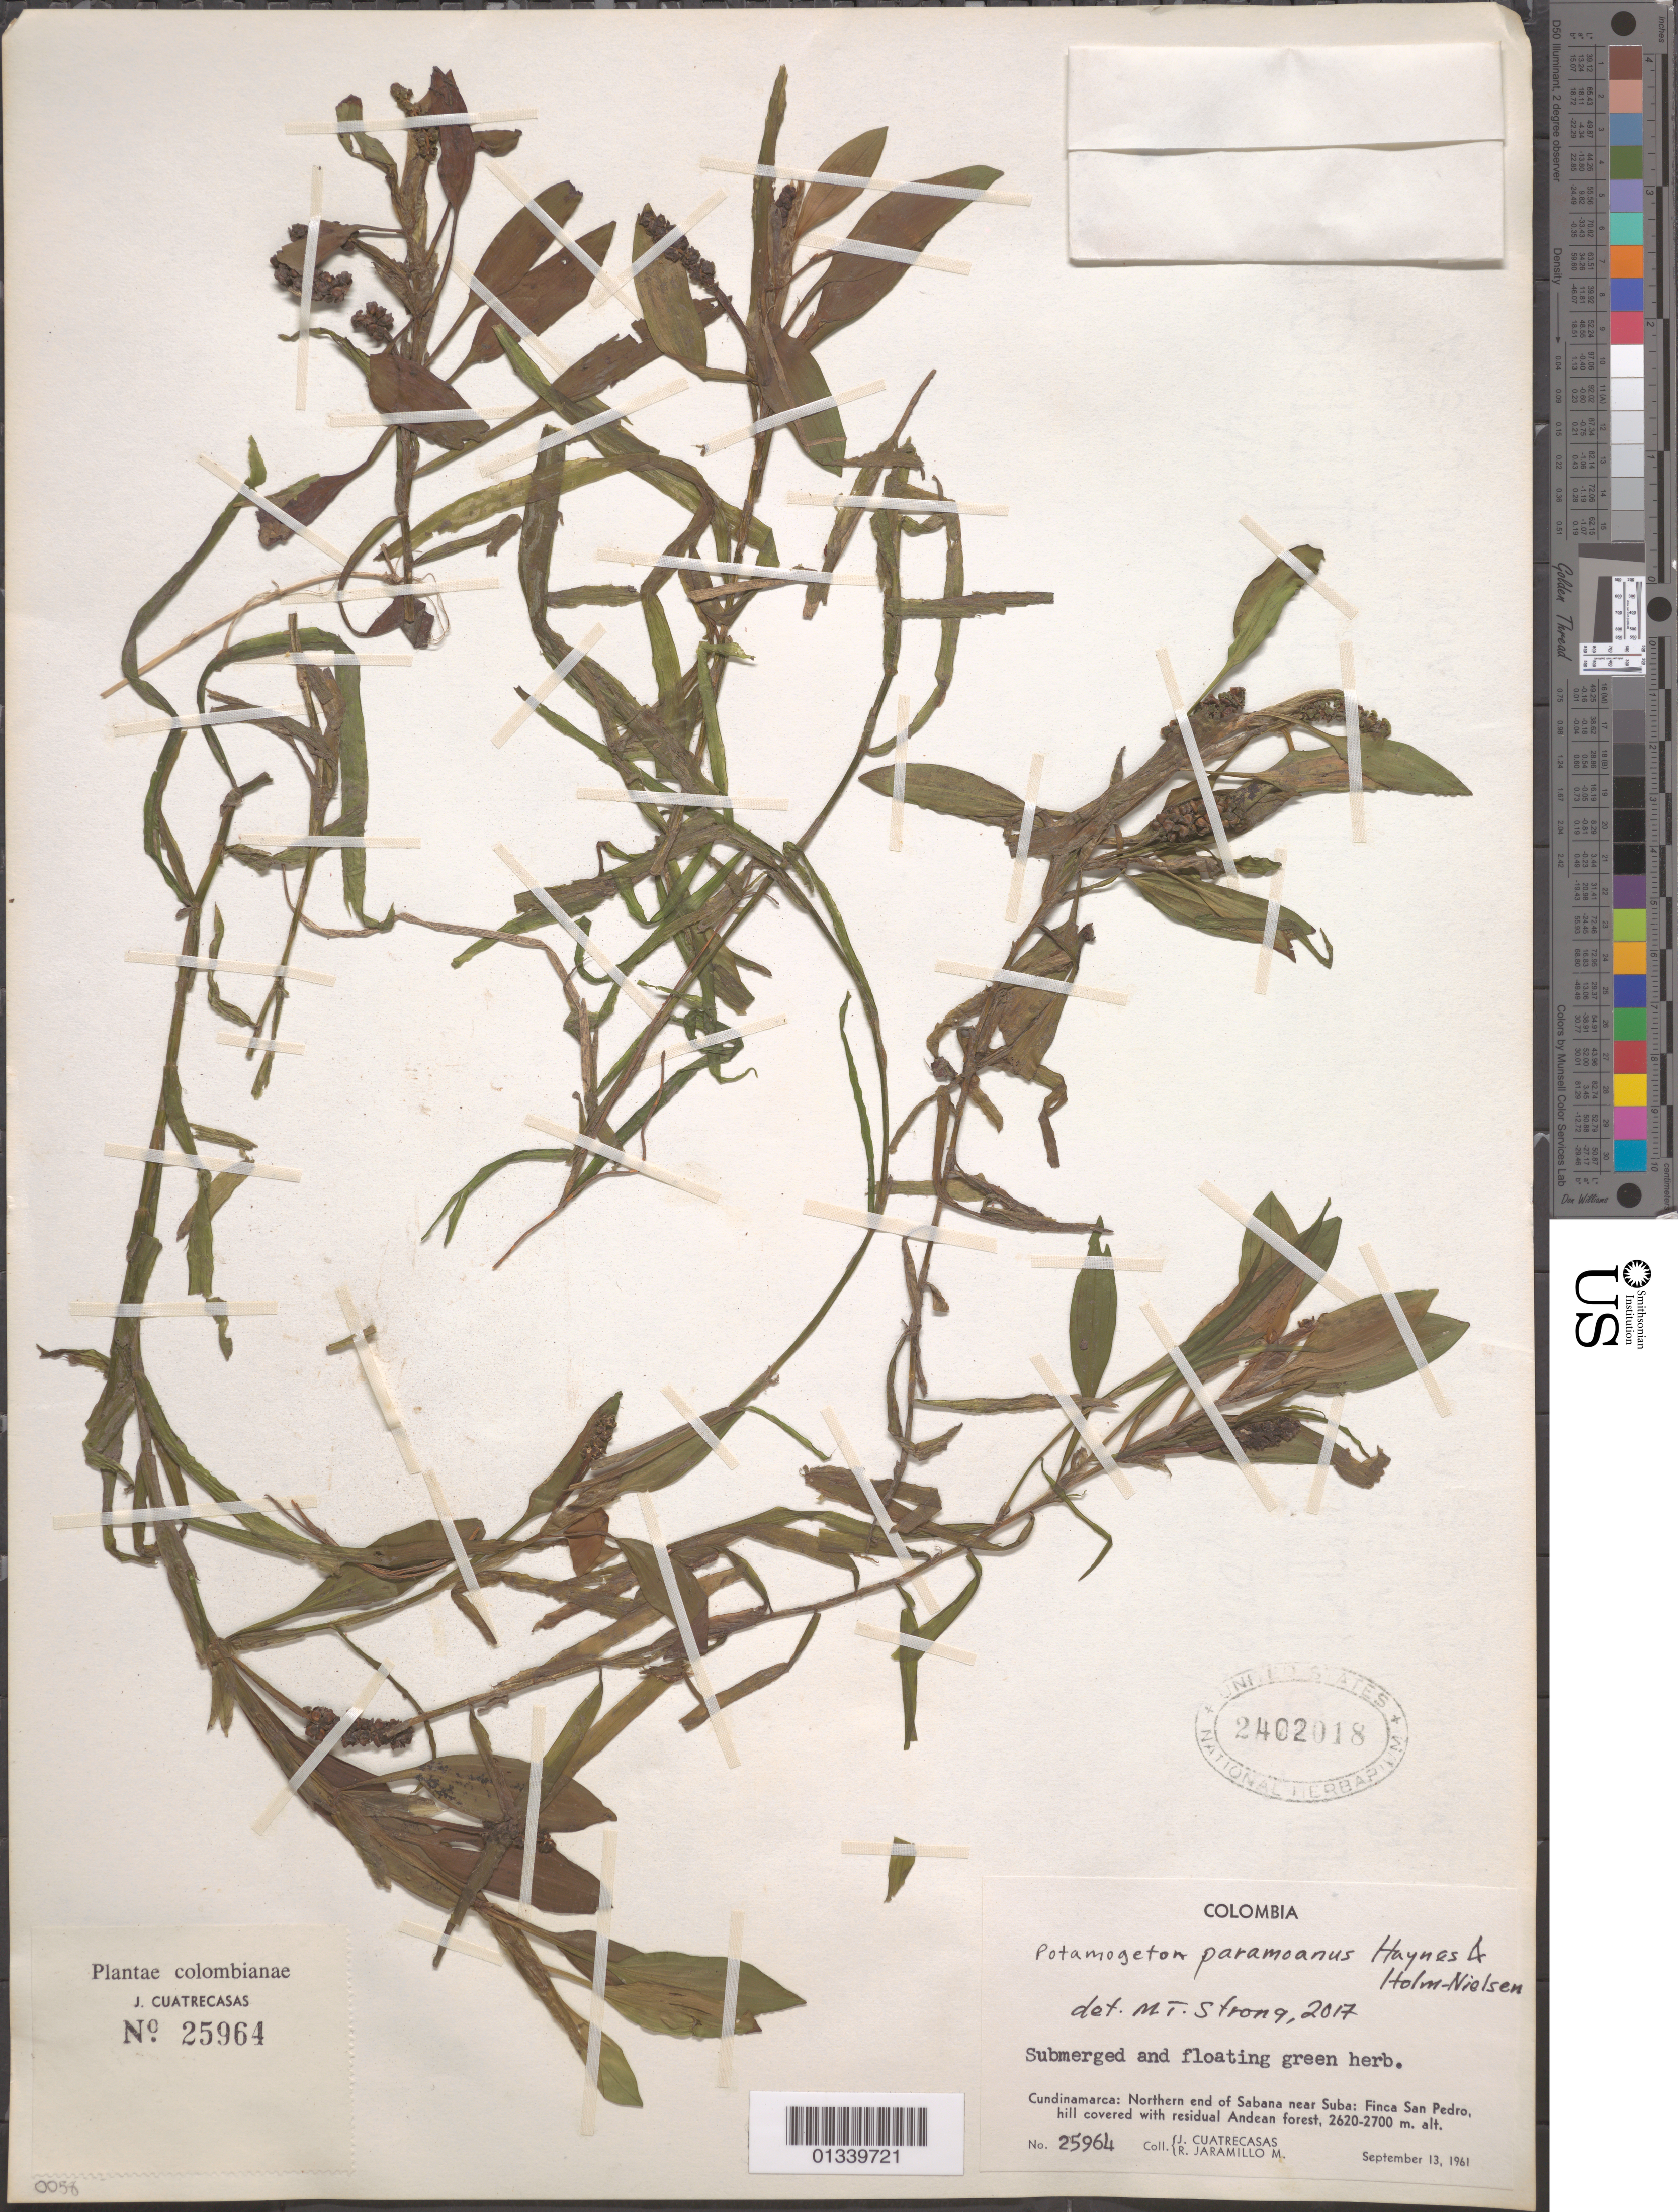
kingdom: Plantae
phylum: Tracheophyta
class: Liliopsida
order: Alismatales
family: Potamogetonaceae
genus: Potamogeton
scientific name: Potamogeton paramoanus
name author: R.R. Haynes & Holm-Nielsen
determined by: Strong, Mark T., (BOT), Smithsonian Institution - National Museum of Natural History (UNITED STATES)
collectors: J. Cuatrecasas & R. Jaramillo M.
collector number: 25964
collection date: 1961-09-13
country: Colombia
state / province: Cundinamarca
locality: Northern end of Sabana near Suba: Finca San Pedro.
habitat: Hill covered with residual Andean forest.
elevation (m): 2620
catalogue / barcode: US 2402018